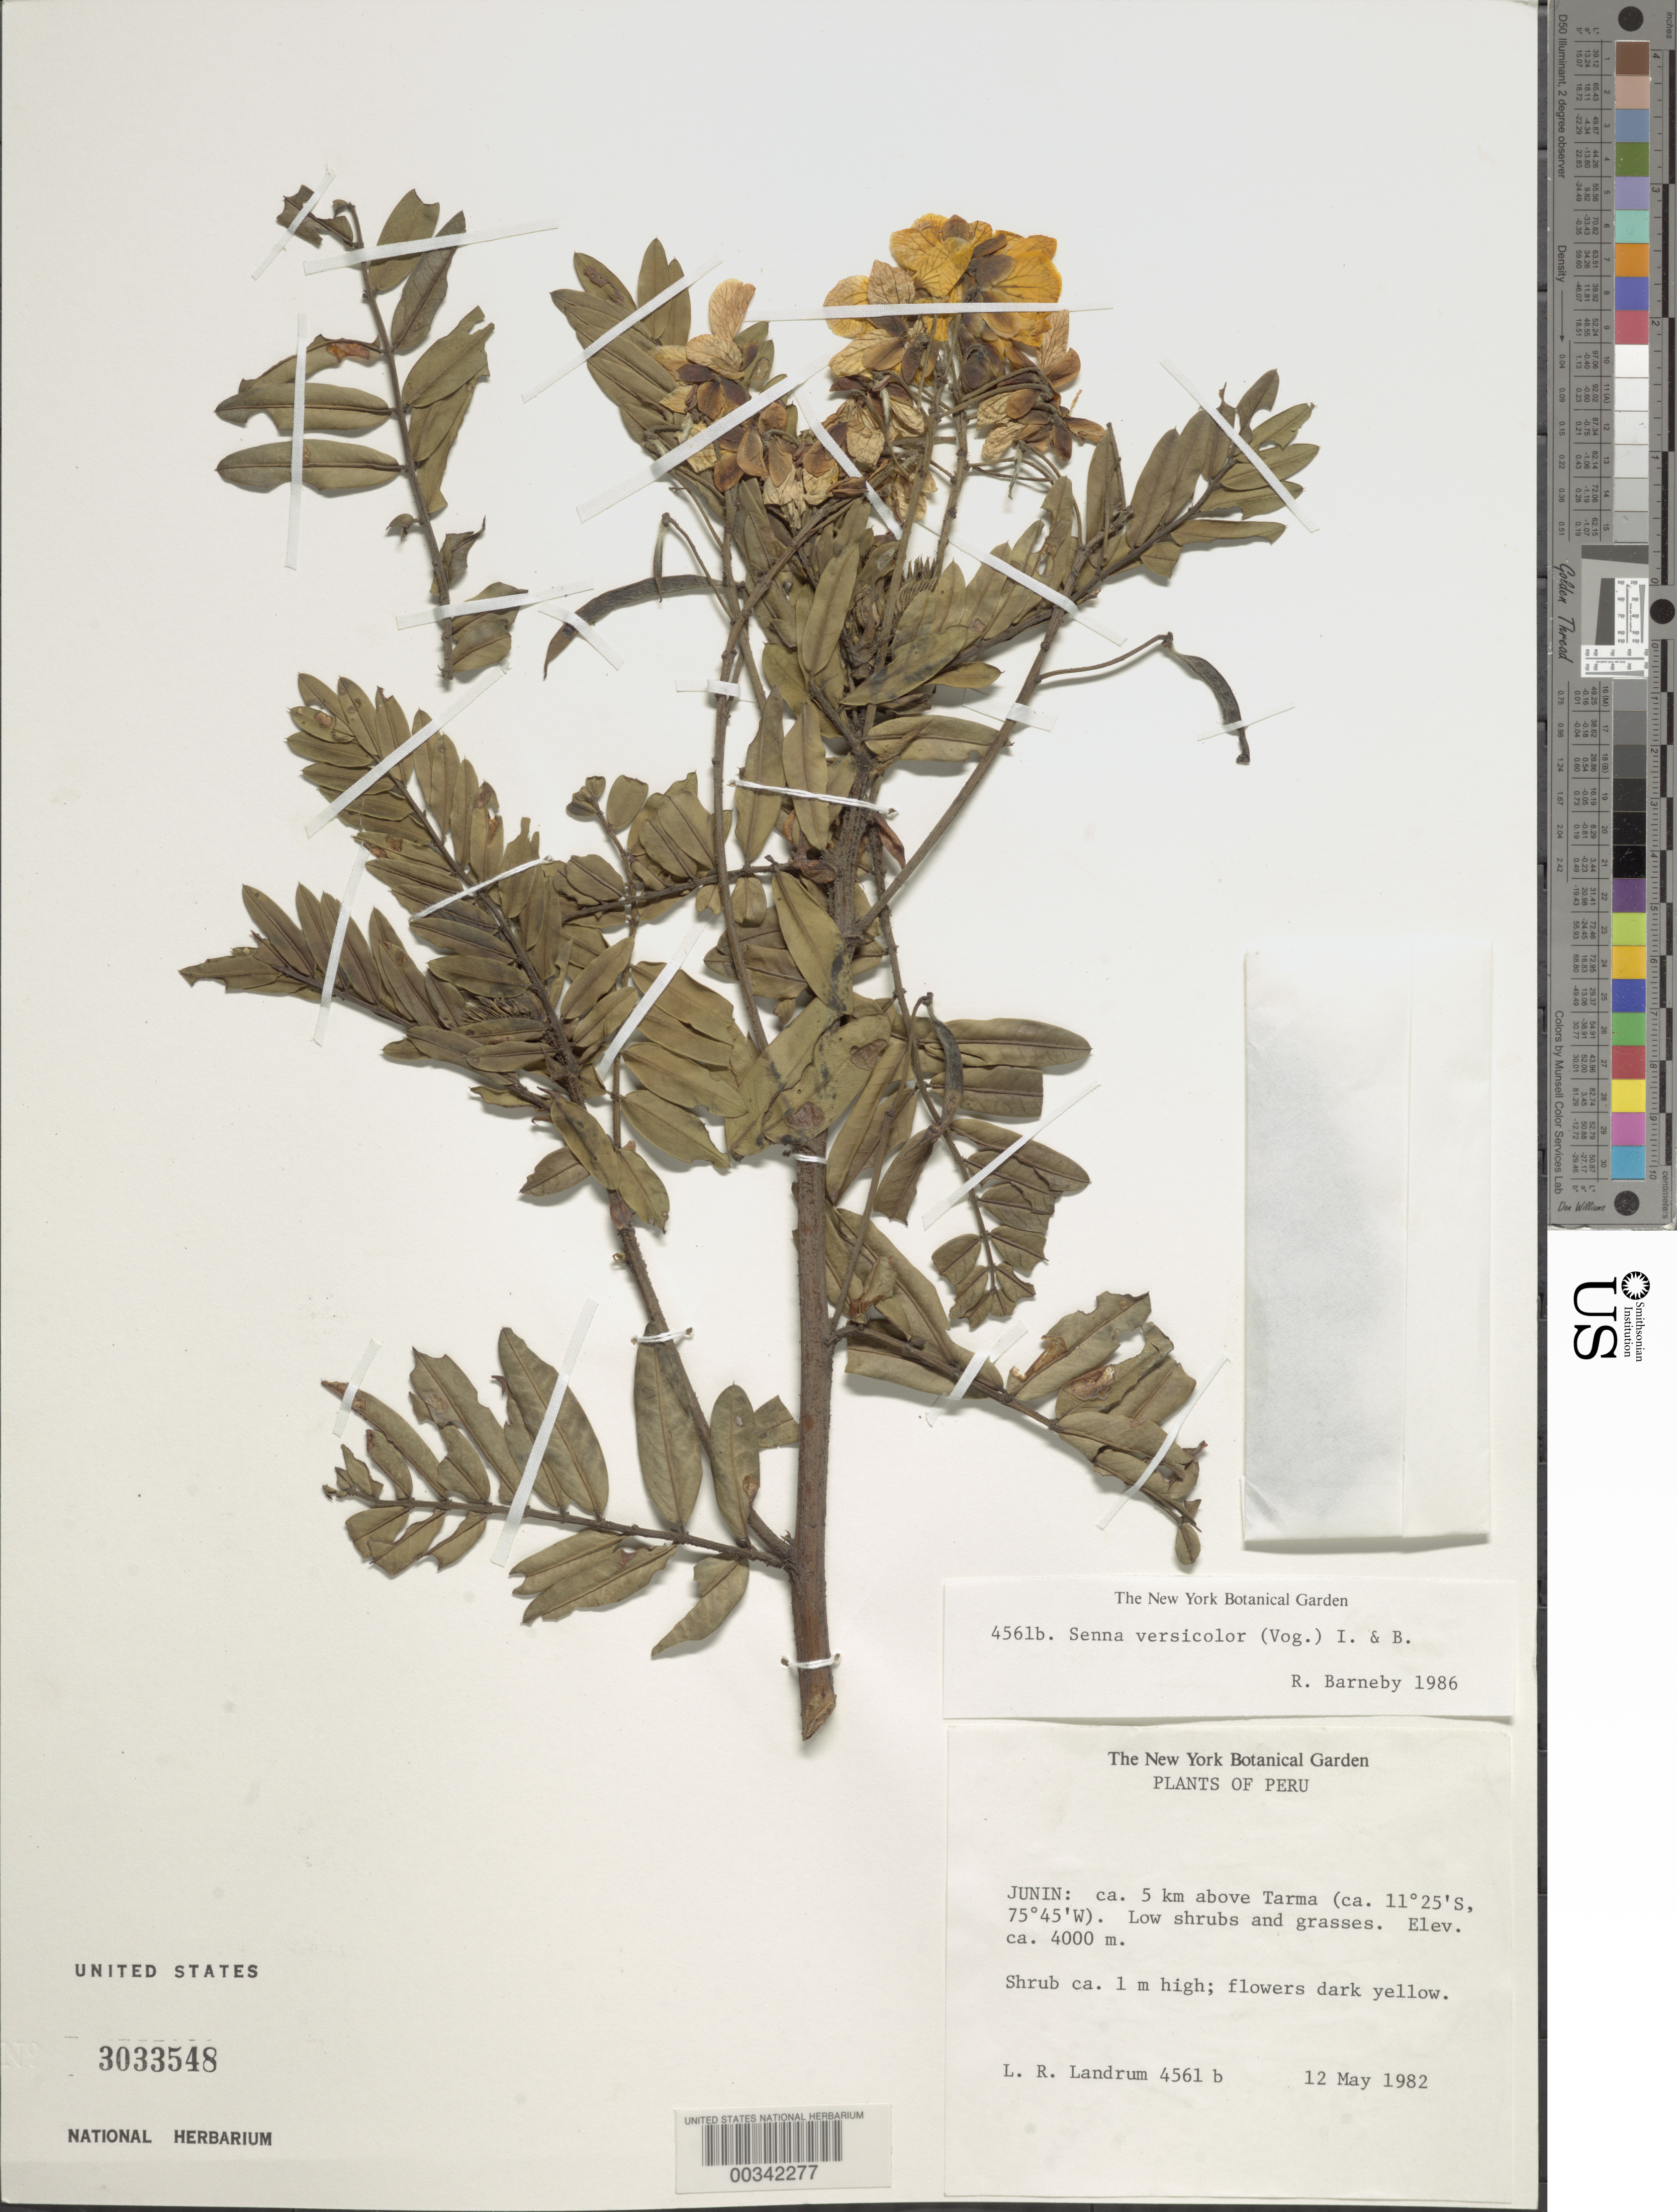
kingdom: Plantae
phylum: Tracheophyta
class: Magnoliopsida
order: Fabales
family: Fabaceae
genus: Senna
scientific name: Senna versicolor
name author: (Meyen ex Vogel) H.S. Irwin & Barneby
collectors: L. R. Landrum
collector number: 4516b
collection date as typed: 12 May 1982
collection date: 1982-05-12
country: Peru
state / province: Junín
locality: Ca 5 km above tarma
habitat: Low shrubs and grasses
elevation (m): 4000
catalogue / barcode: US 3033548